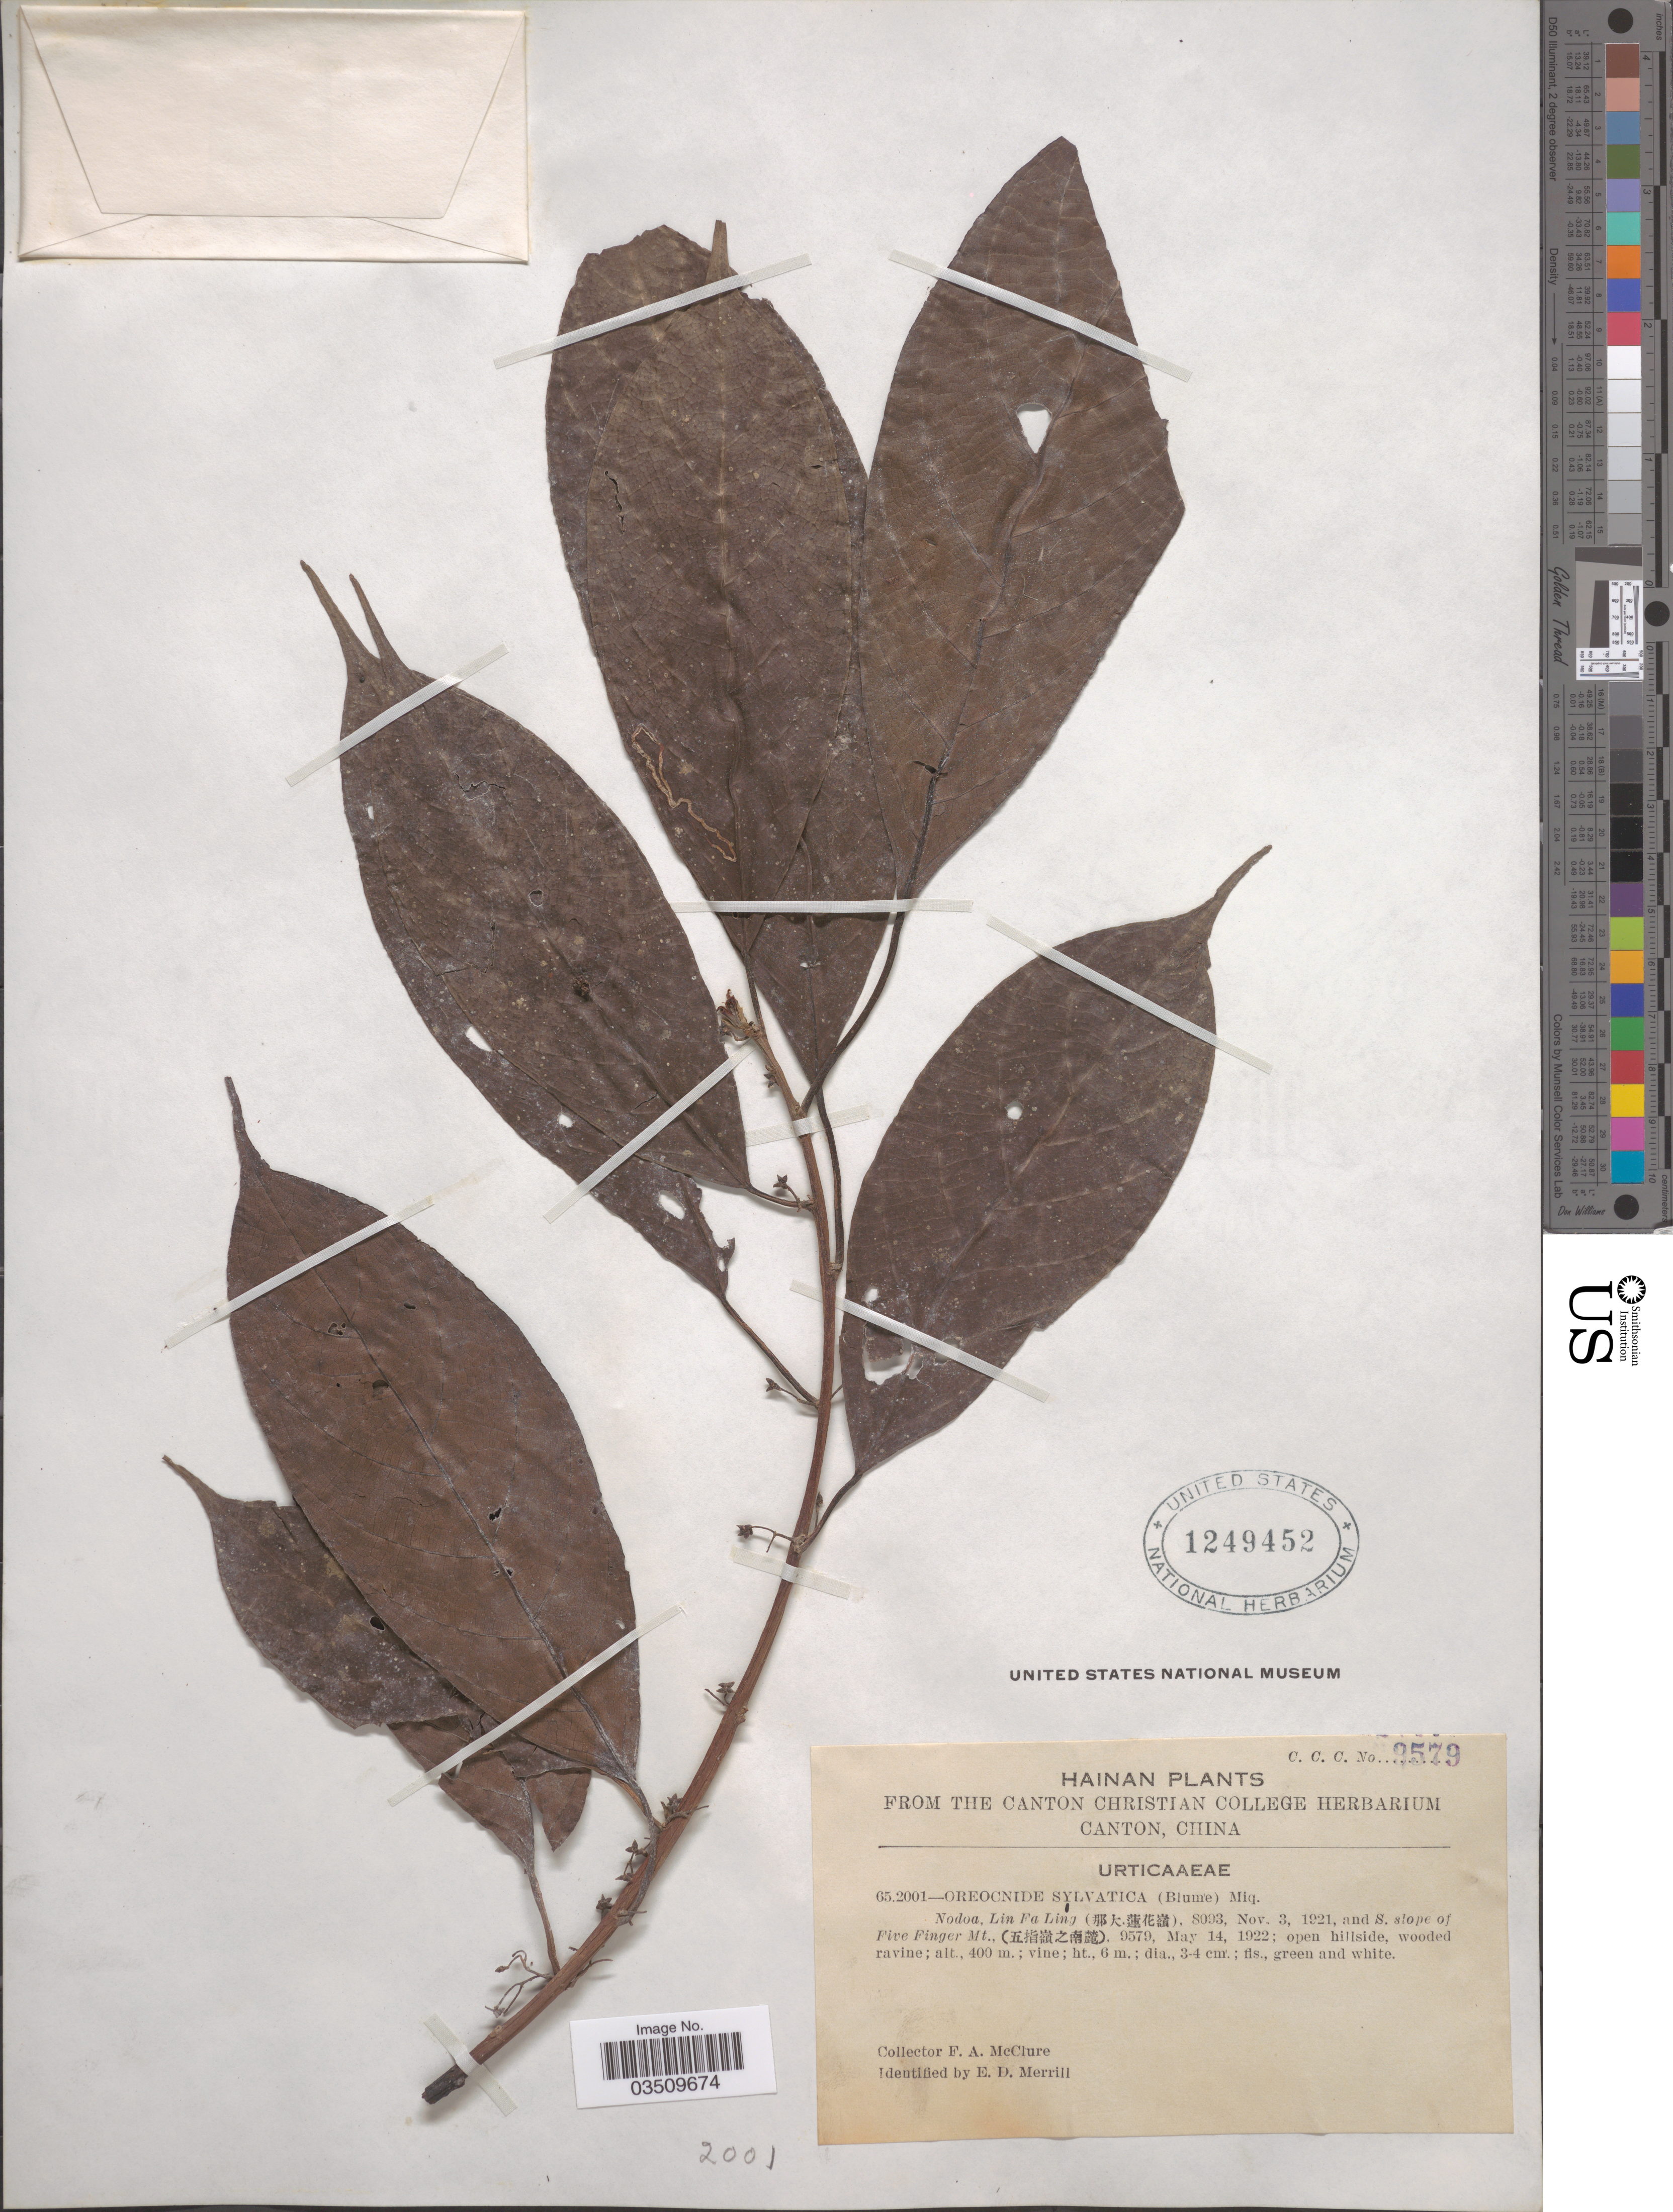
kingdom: Plantae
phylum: Tracheophyta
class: Magnoliopsida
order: Rosales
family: Urticaceae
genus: Oreocnide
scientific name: Oreocnide rubescens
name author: (Blume) Miq.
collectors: F. A. McClure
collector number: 9579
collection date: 1922-05-14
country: China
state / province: Hainan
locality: Five Finger Mt., (x); open hillside, wooded ravine.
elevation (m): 400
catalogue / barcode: US 1249452